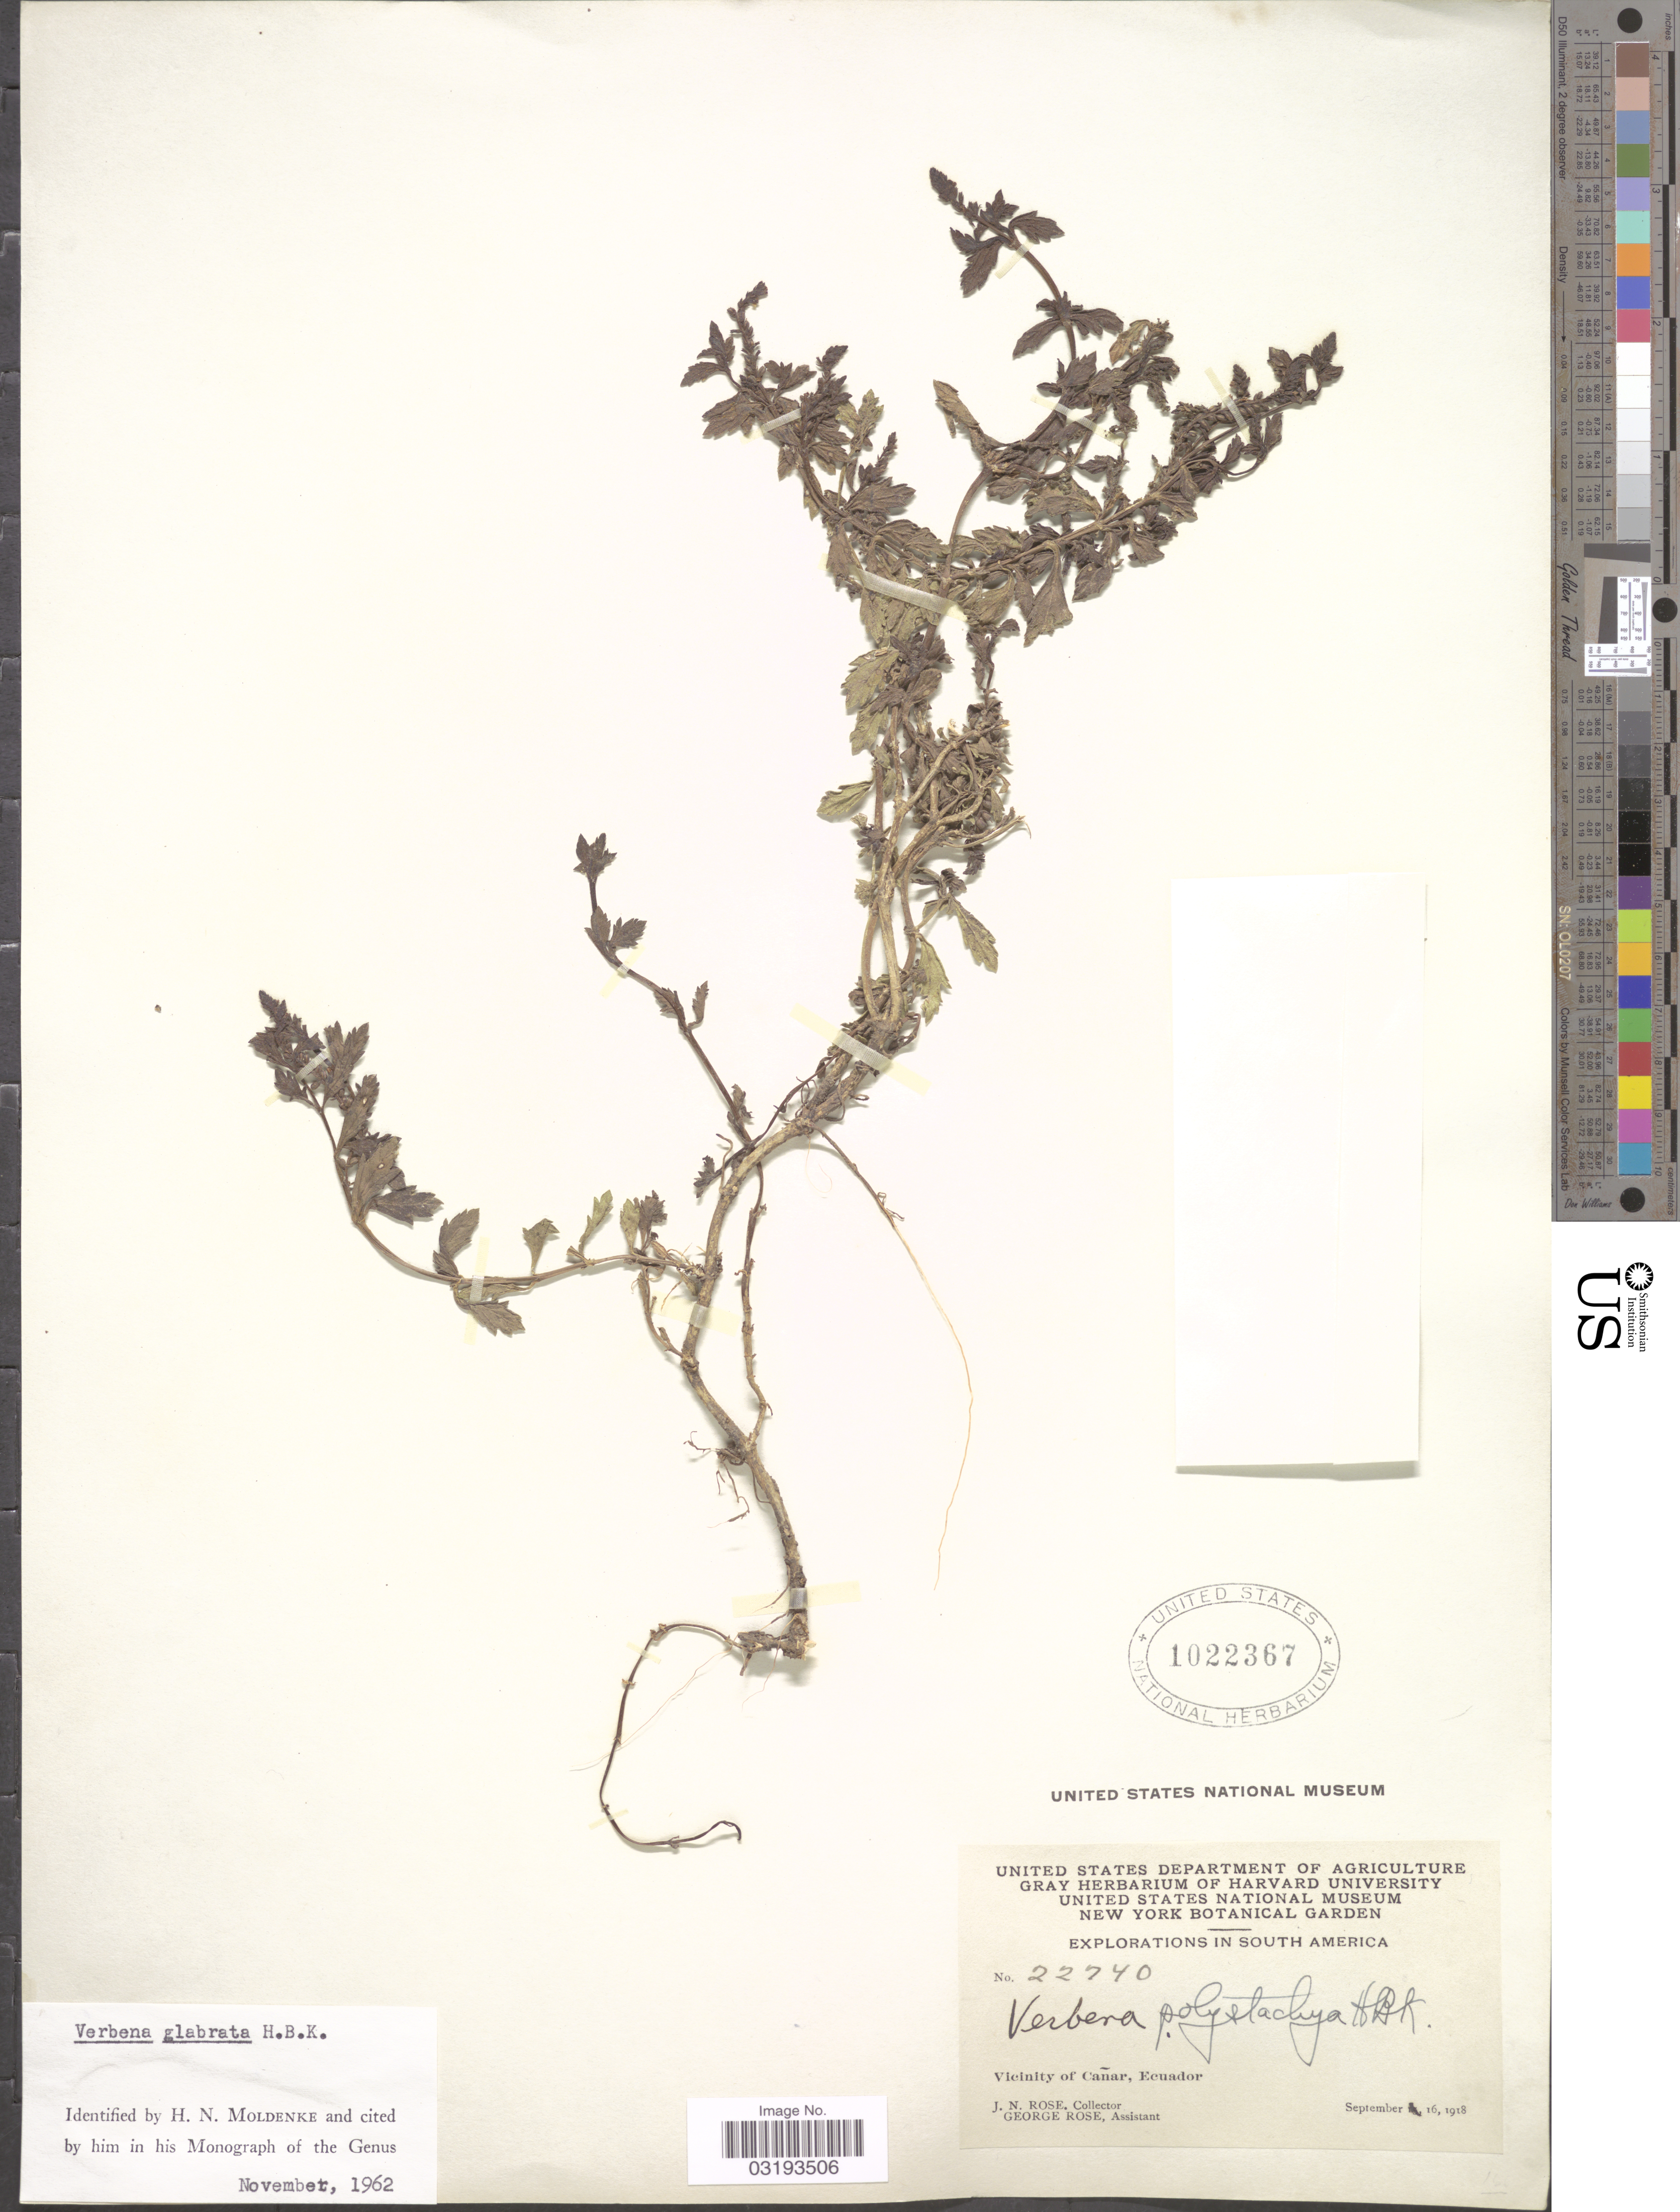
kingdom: Plantae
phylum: Tracheophyta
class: Magnoliopsida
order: Lamiales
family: Verbenaceae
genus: Verbena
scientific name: Verbena glabrata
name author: Kunth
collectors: J. N. Rose & G. Rose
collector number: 22740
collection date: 1918-09-16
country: Ecuador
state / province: Cañar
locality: Vicinity of Cañar.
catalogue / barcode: US 1022367